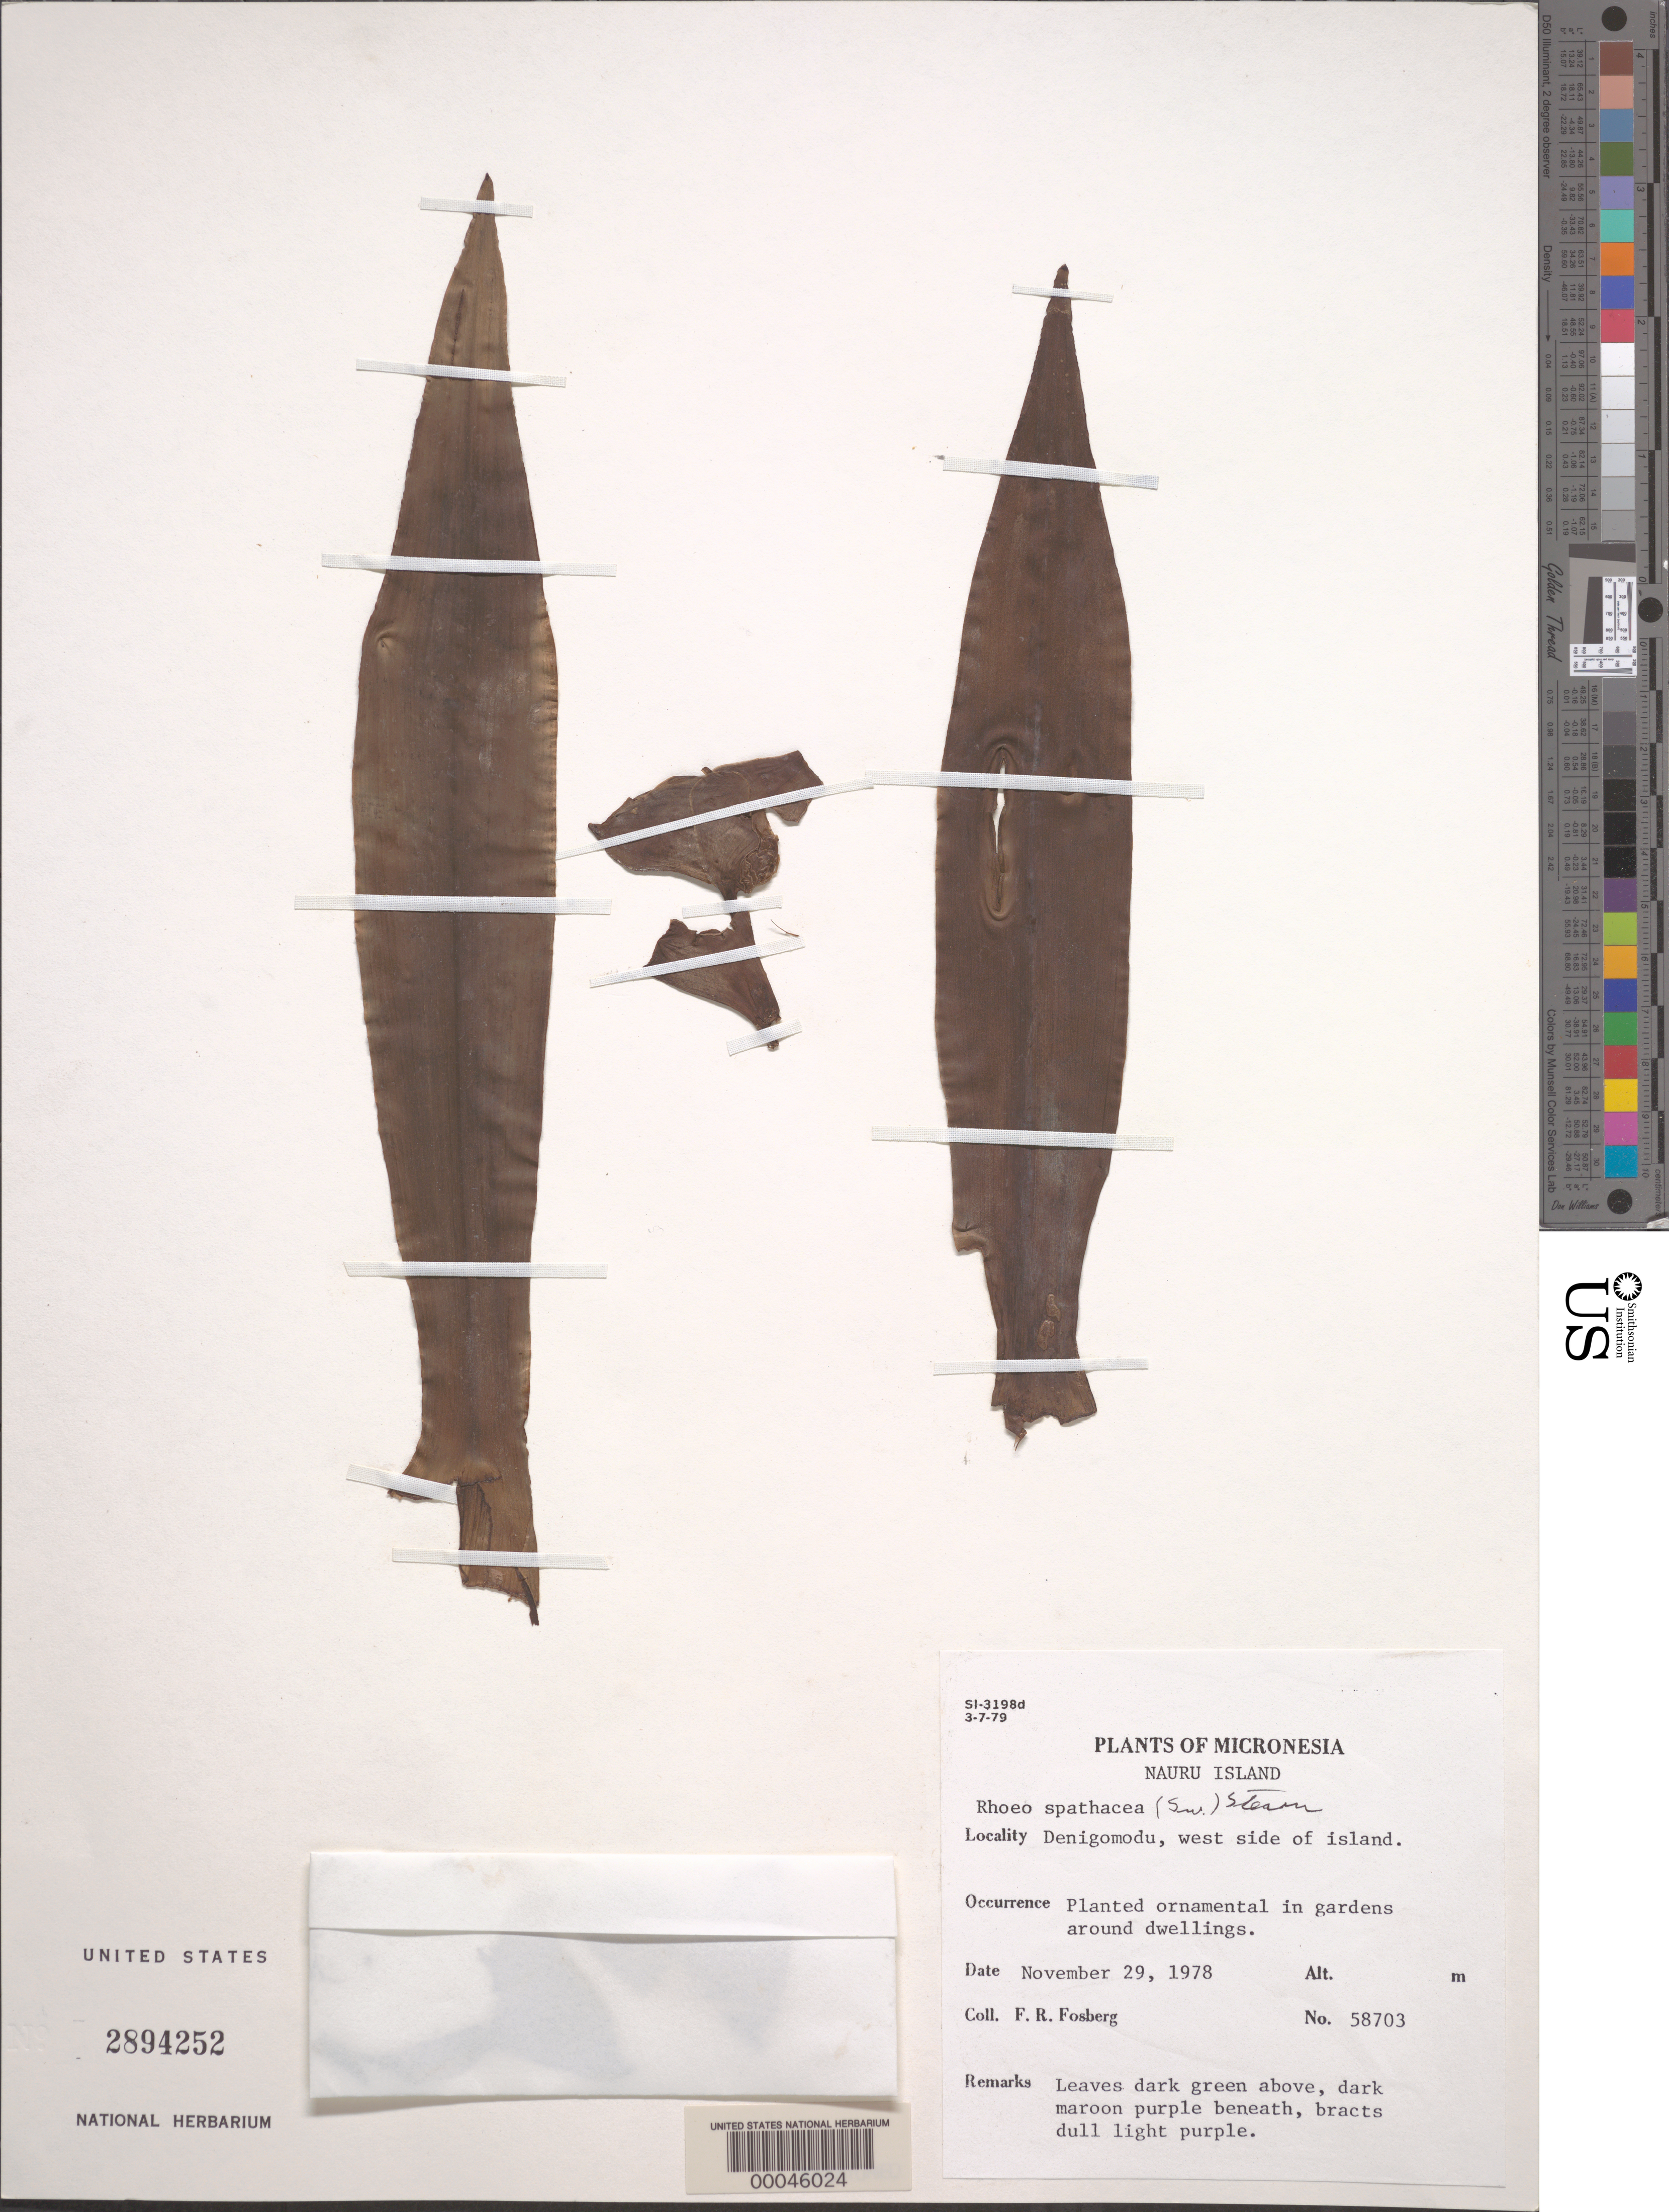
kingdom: Plantae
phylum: Tracheophyta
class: Liliopsida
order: Commelinales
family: Commelinaceae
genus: Tradescantia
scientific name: Tradescantia spathacea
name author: Sw.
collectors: F. R. Fosberg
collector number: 58703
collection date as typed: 29 Nov 1978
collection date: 1978-11-29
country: Nauru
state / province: Denigomodu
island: Nauru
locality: Denigomodu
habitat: Garden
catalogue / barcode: US 2894252